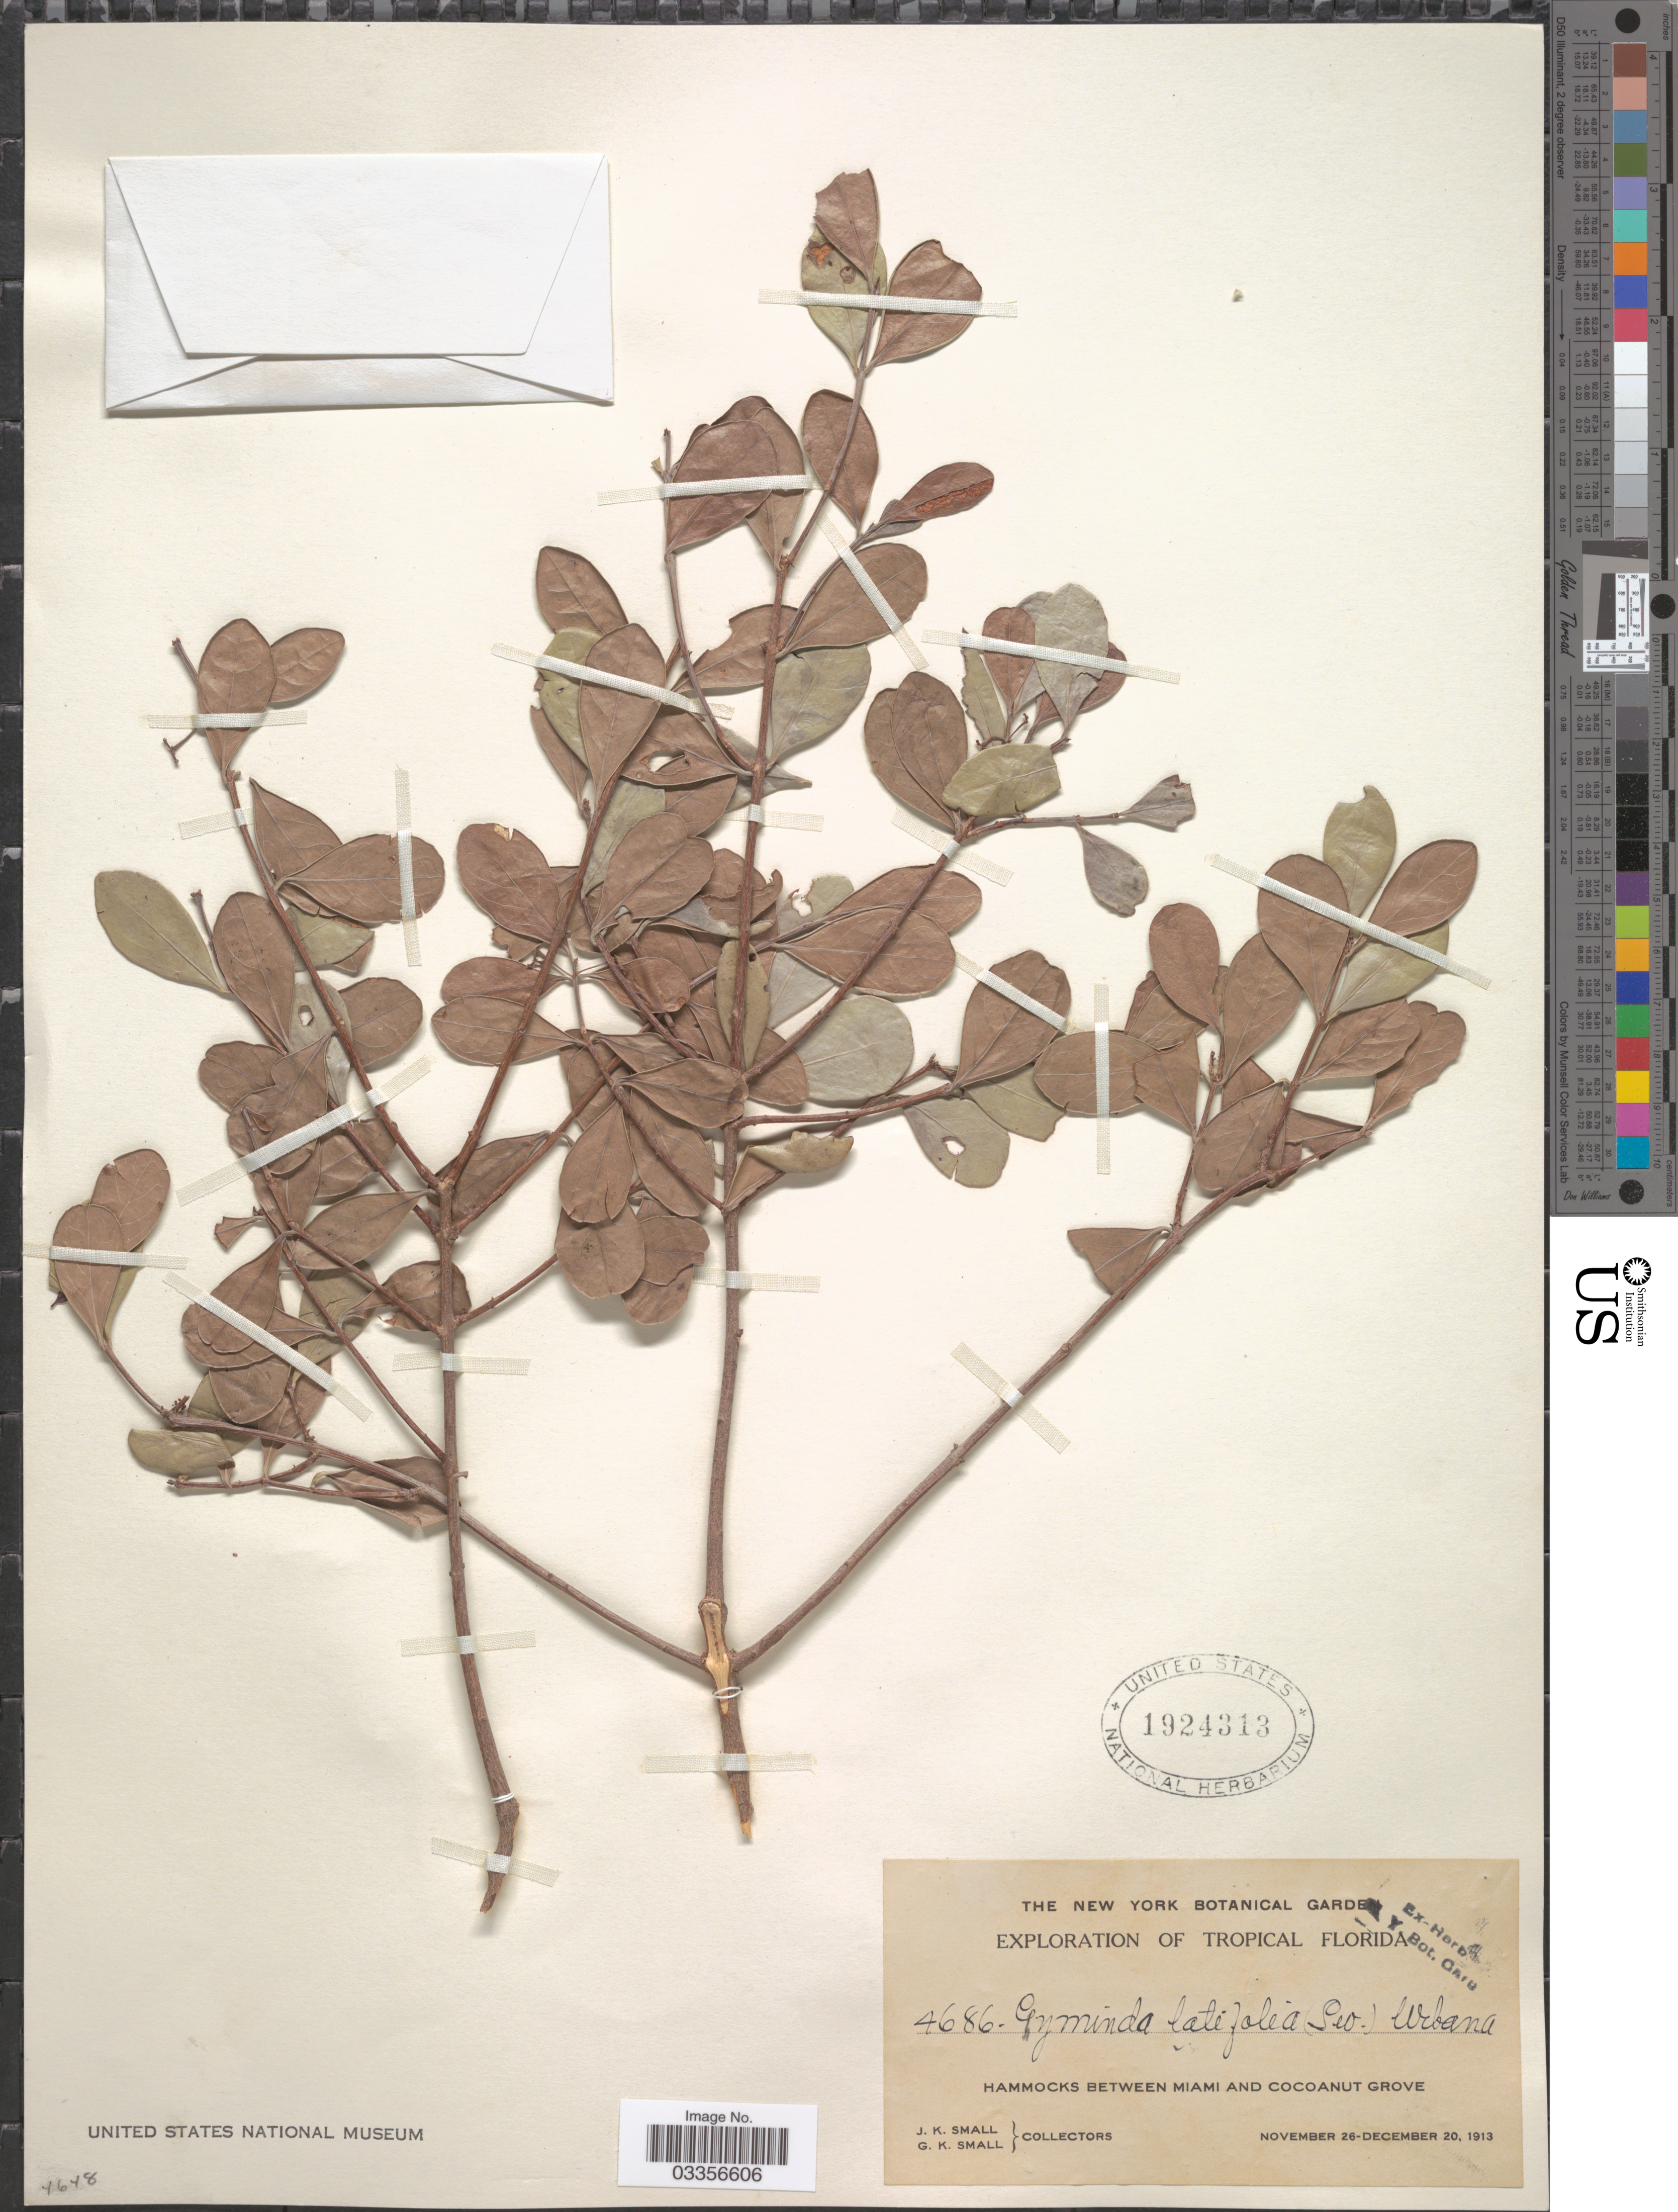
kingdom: Plantae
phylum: Tracheophyta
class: Magnoliopsida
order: Celastrales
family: Celastraceae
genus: Gyminda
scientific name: Gyminda latifolia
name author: (Sw.) Urb.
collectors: J. K. Small & G. K. Small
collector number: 4686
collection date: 1913-11-26/1913-12-20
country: United States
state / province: Florida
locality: Tropical Florida, Hammocks between Miami and Cocoanut Grove.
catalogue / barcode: US 1924313